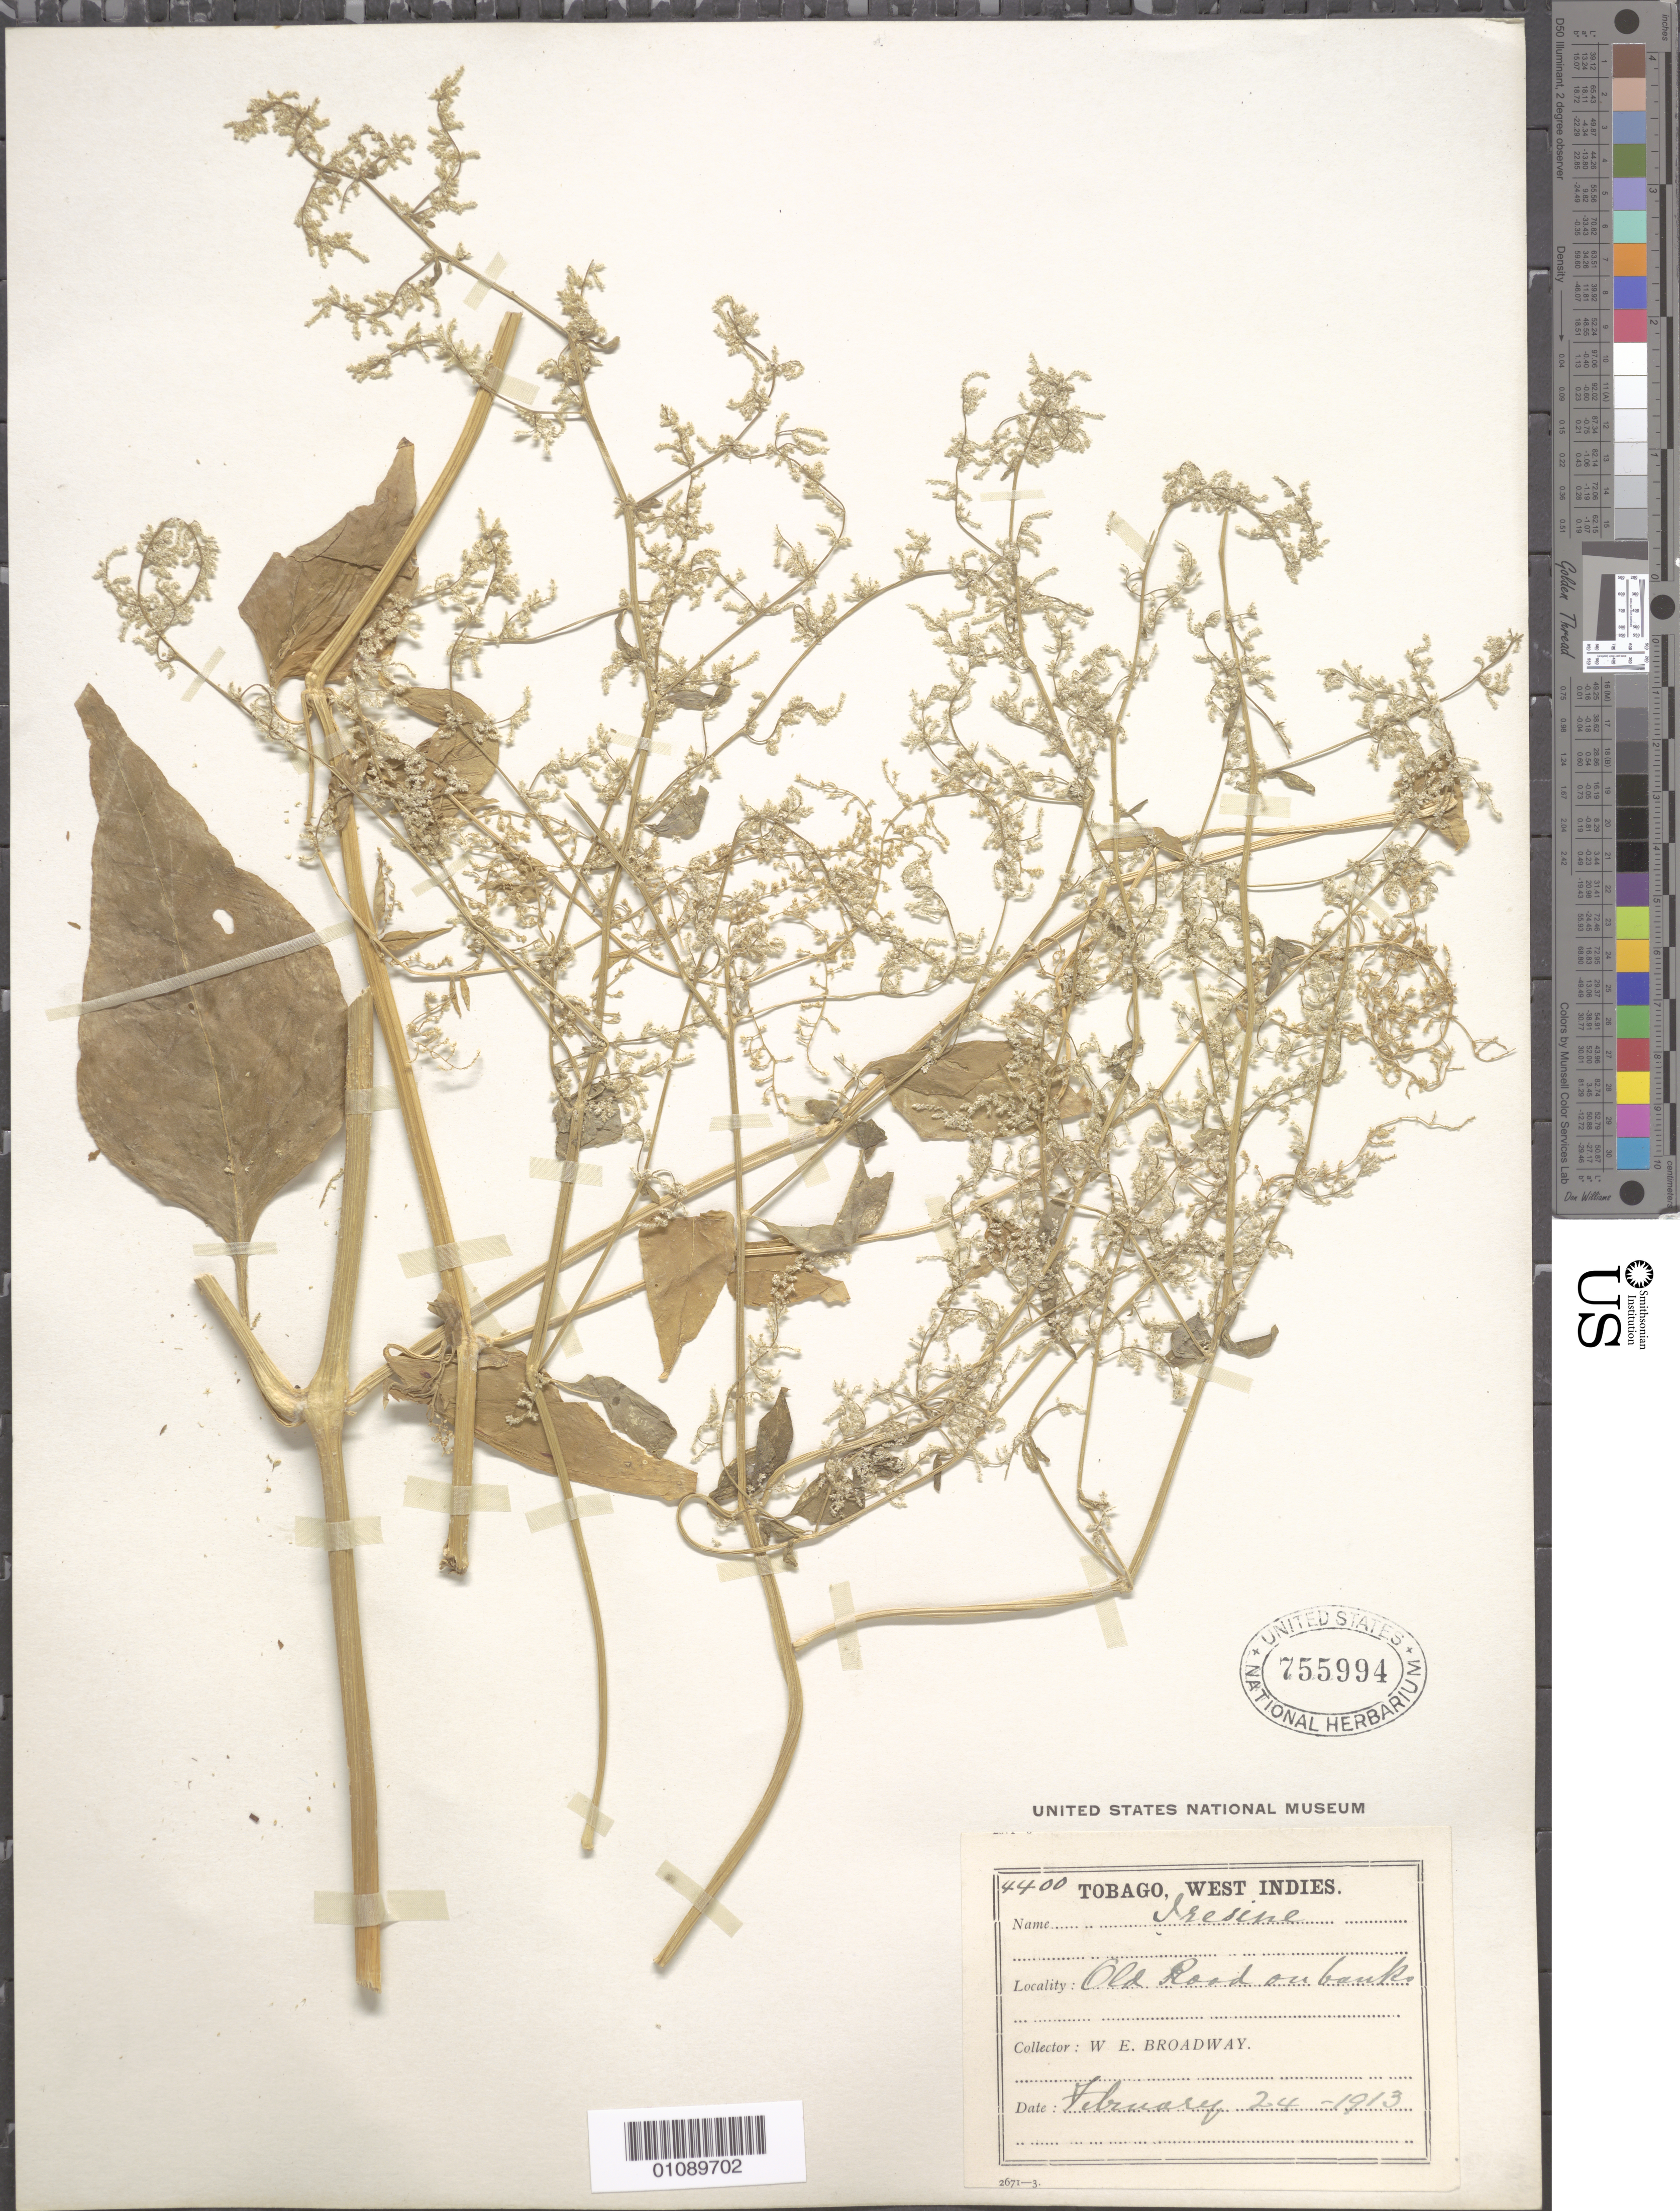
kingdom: Plantae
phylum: Tracheophyta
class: Magnoliopsida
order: Caryophyllales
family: Amaranthaceae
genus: Iresine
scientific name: Iresine celosia subsp. celosia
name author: L.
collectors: W. E. Broadway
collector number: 4400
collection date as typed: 24 Feb 1913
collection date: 1913-02-24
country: Trinidad and Tobago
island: Tobago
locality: Old Road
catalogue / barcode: US 755994